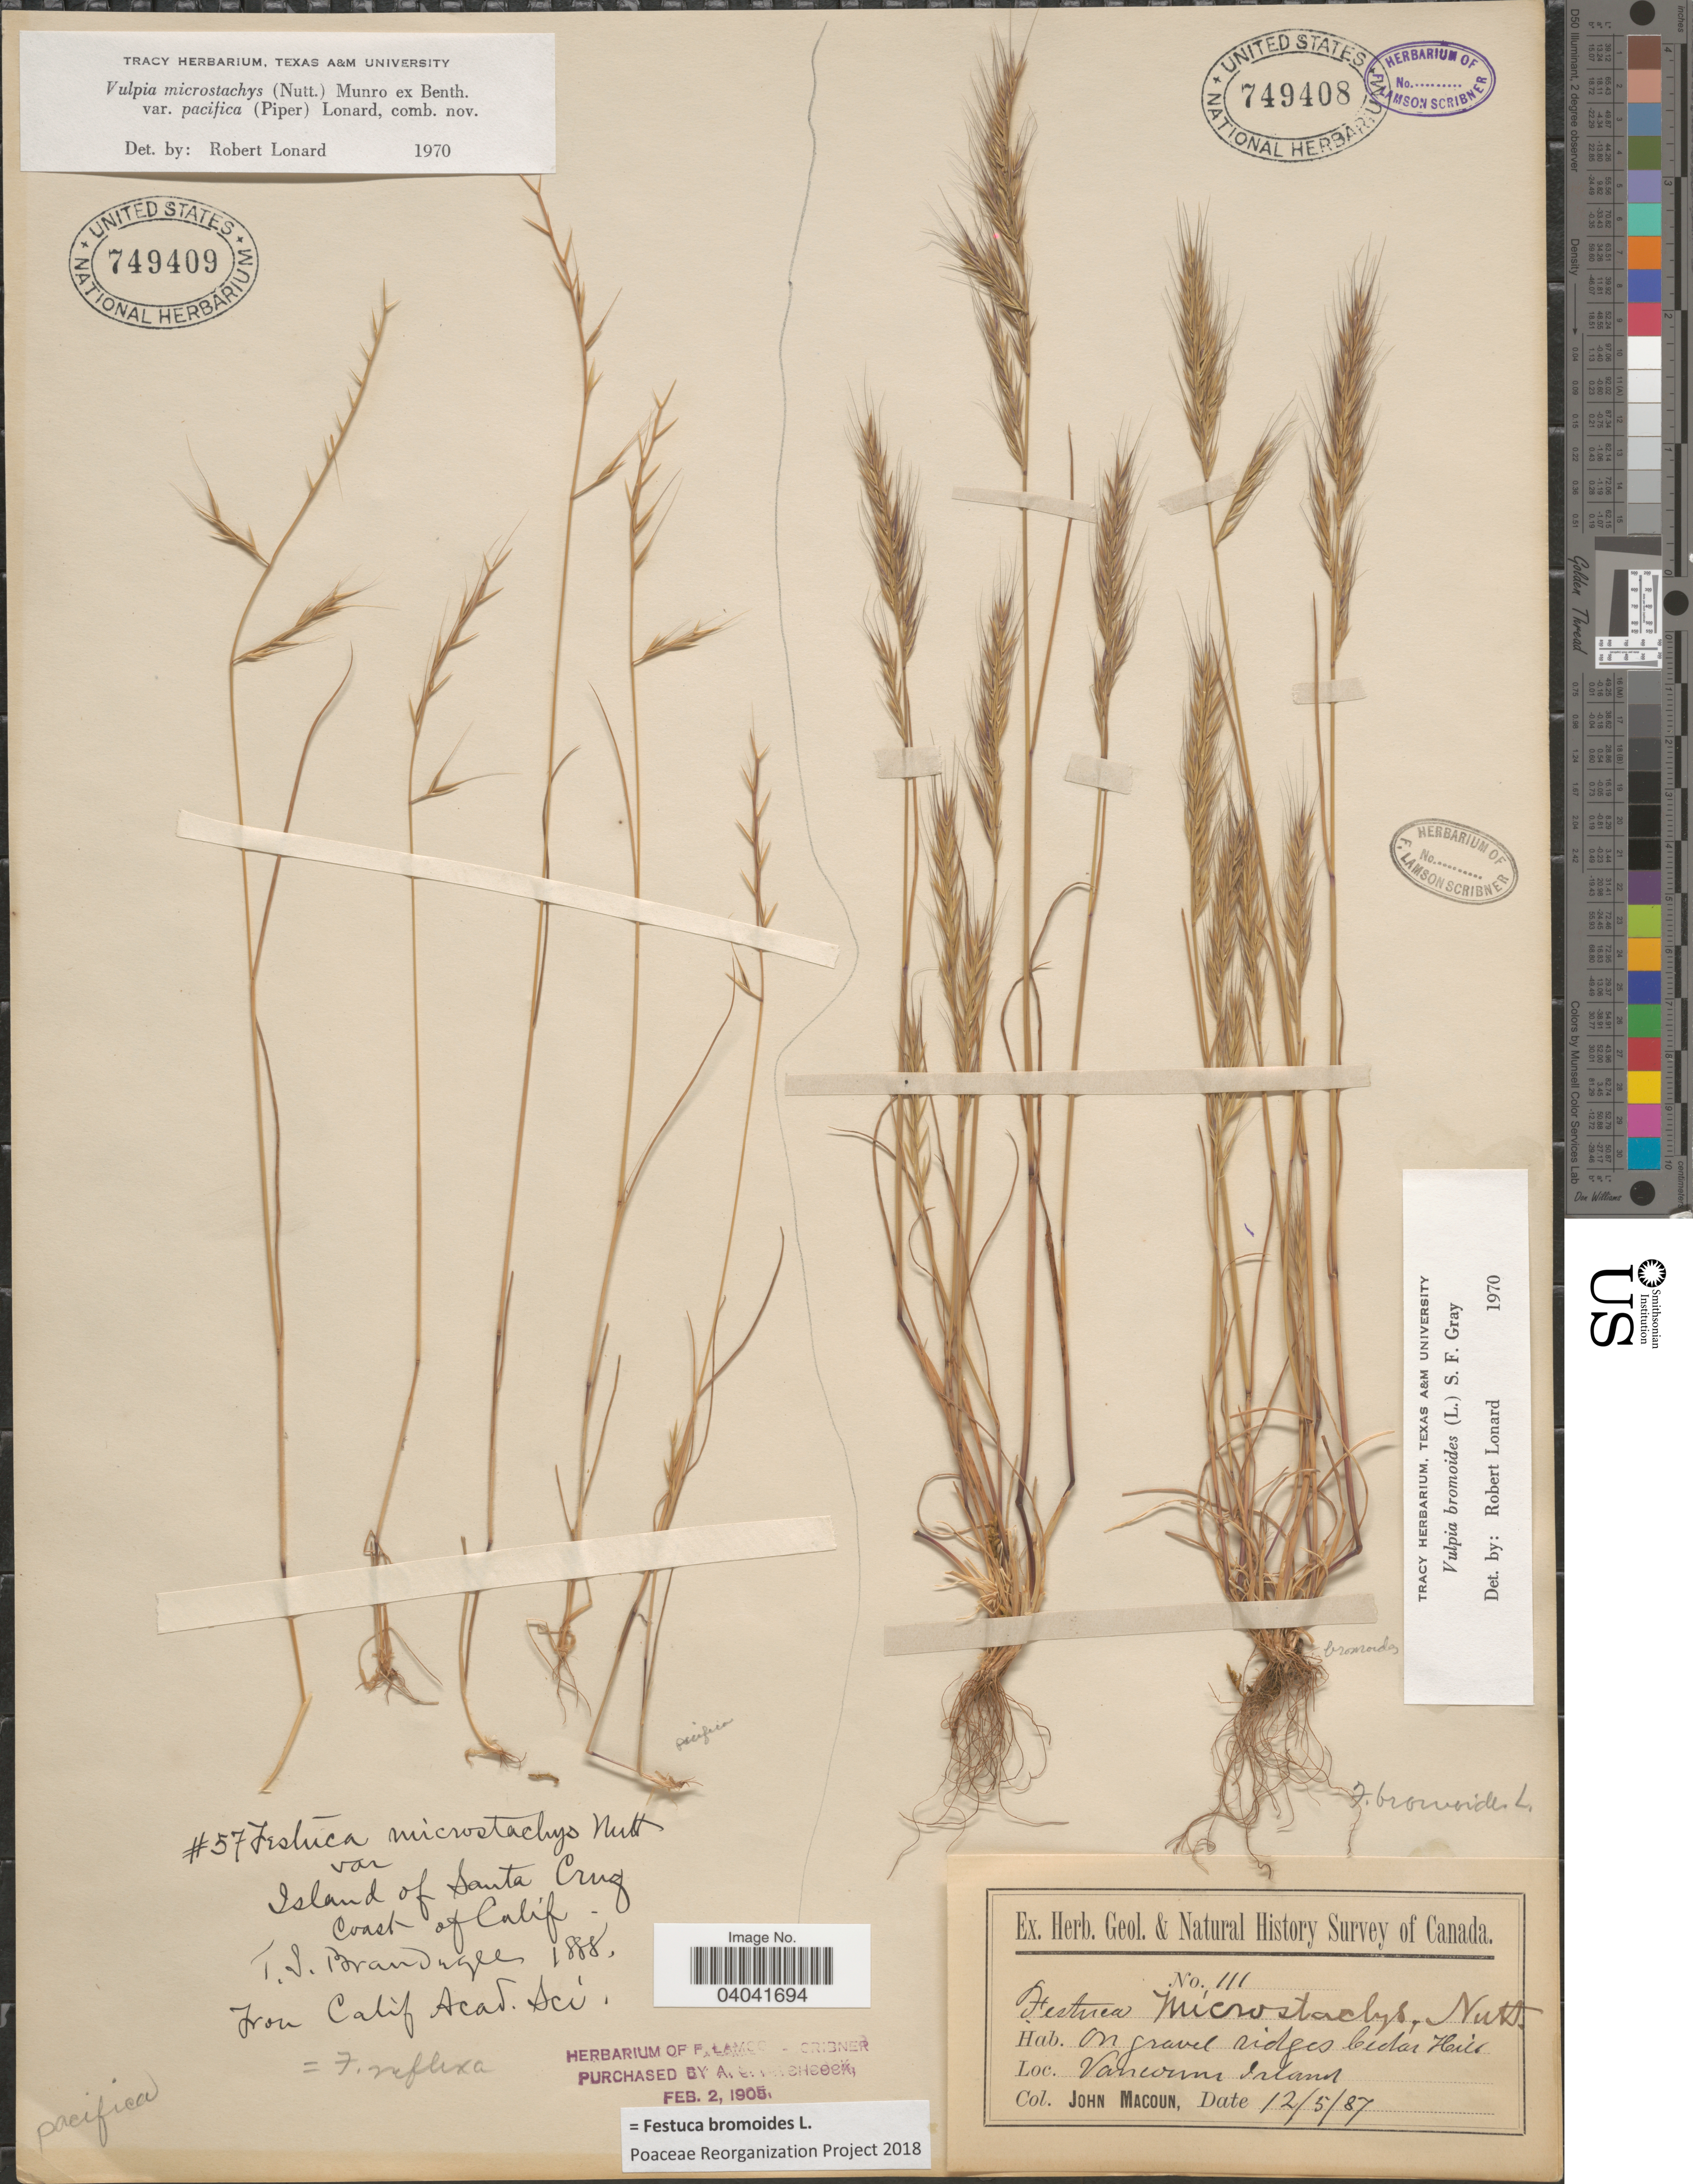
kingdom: Plantae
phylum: Tracheophyta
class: Liliopsida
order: Poales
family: Poaceae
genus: Festuca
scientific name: Festuca bromoides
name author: L.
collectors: J. Macoun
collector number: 111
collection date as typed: Transcribed d/m/y: 12/5/87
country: Canada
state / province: British Columbia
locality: On gravel ridges Cedar Hill. Vancouver Island.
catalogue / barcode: US 749408